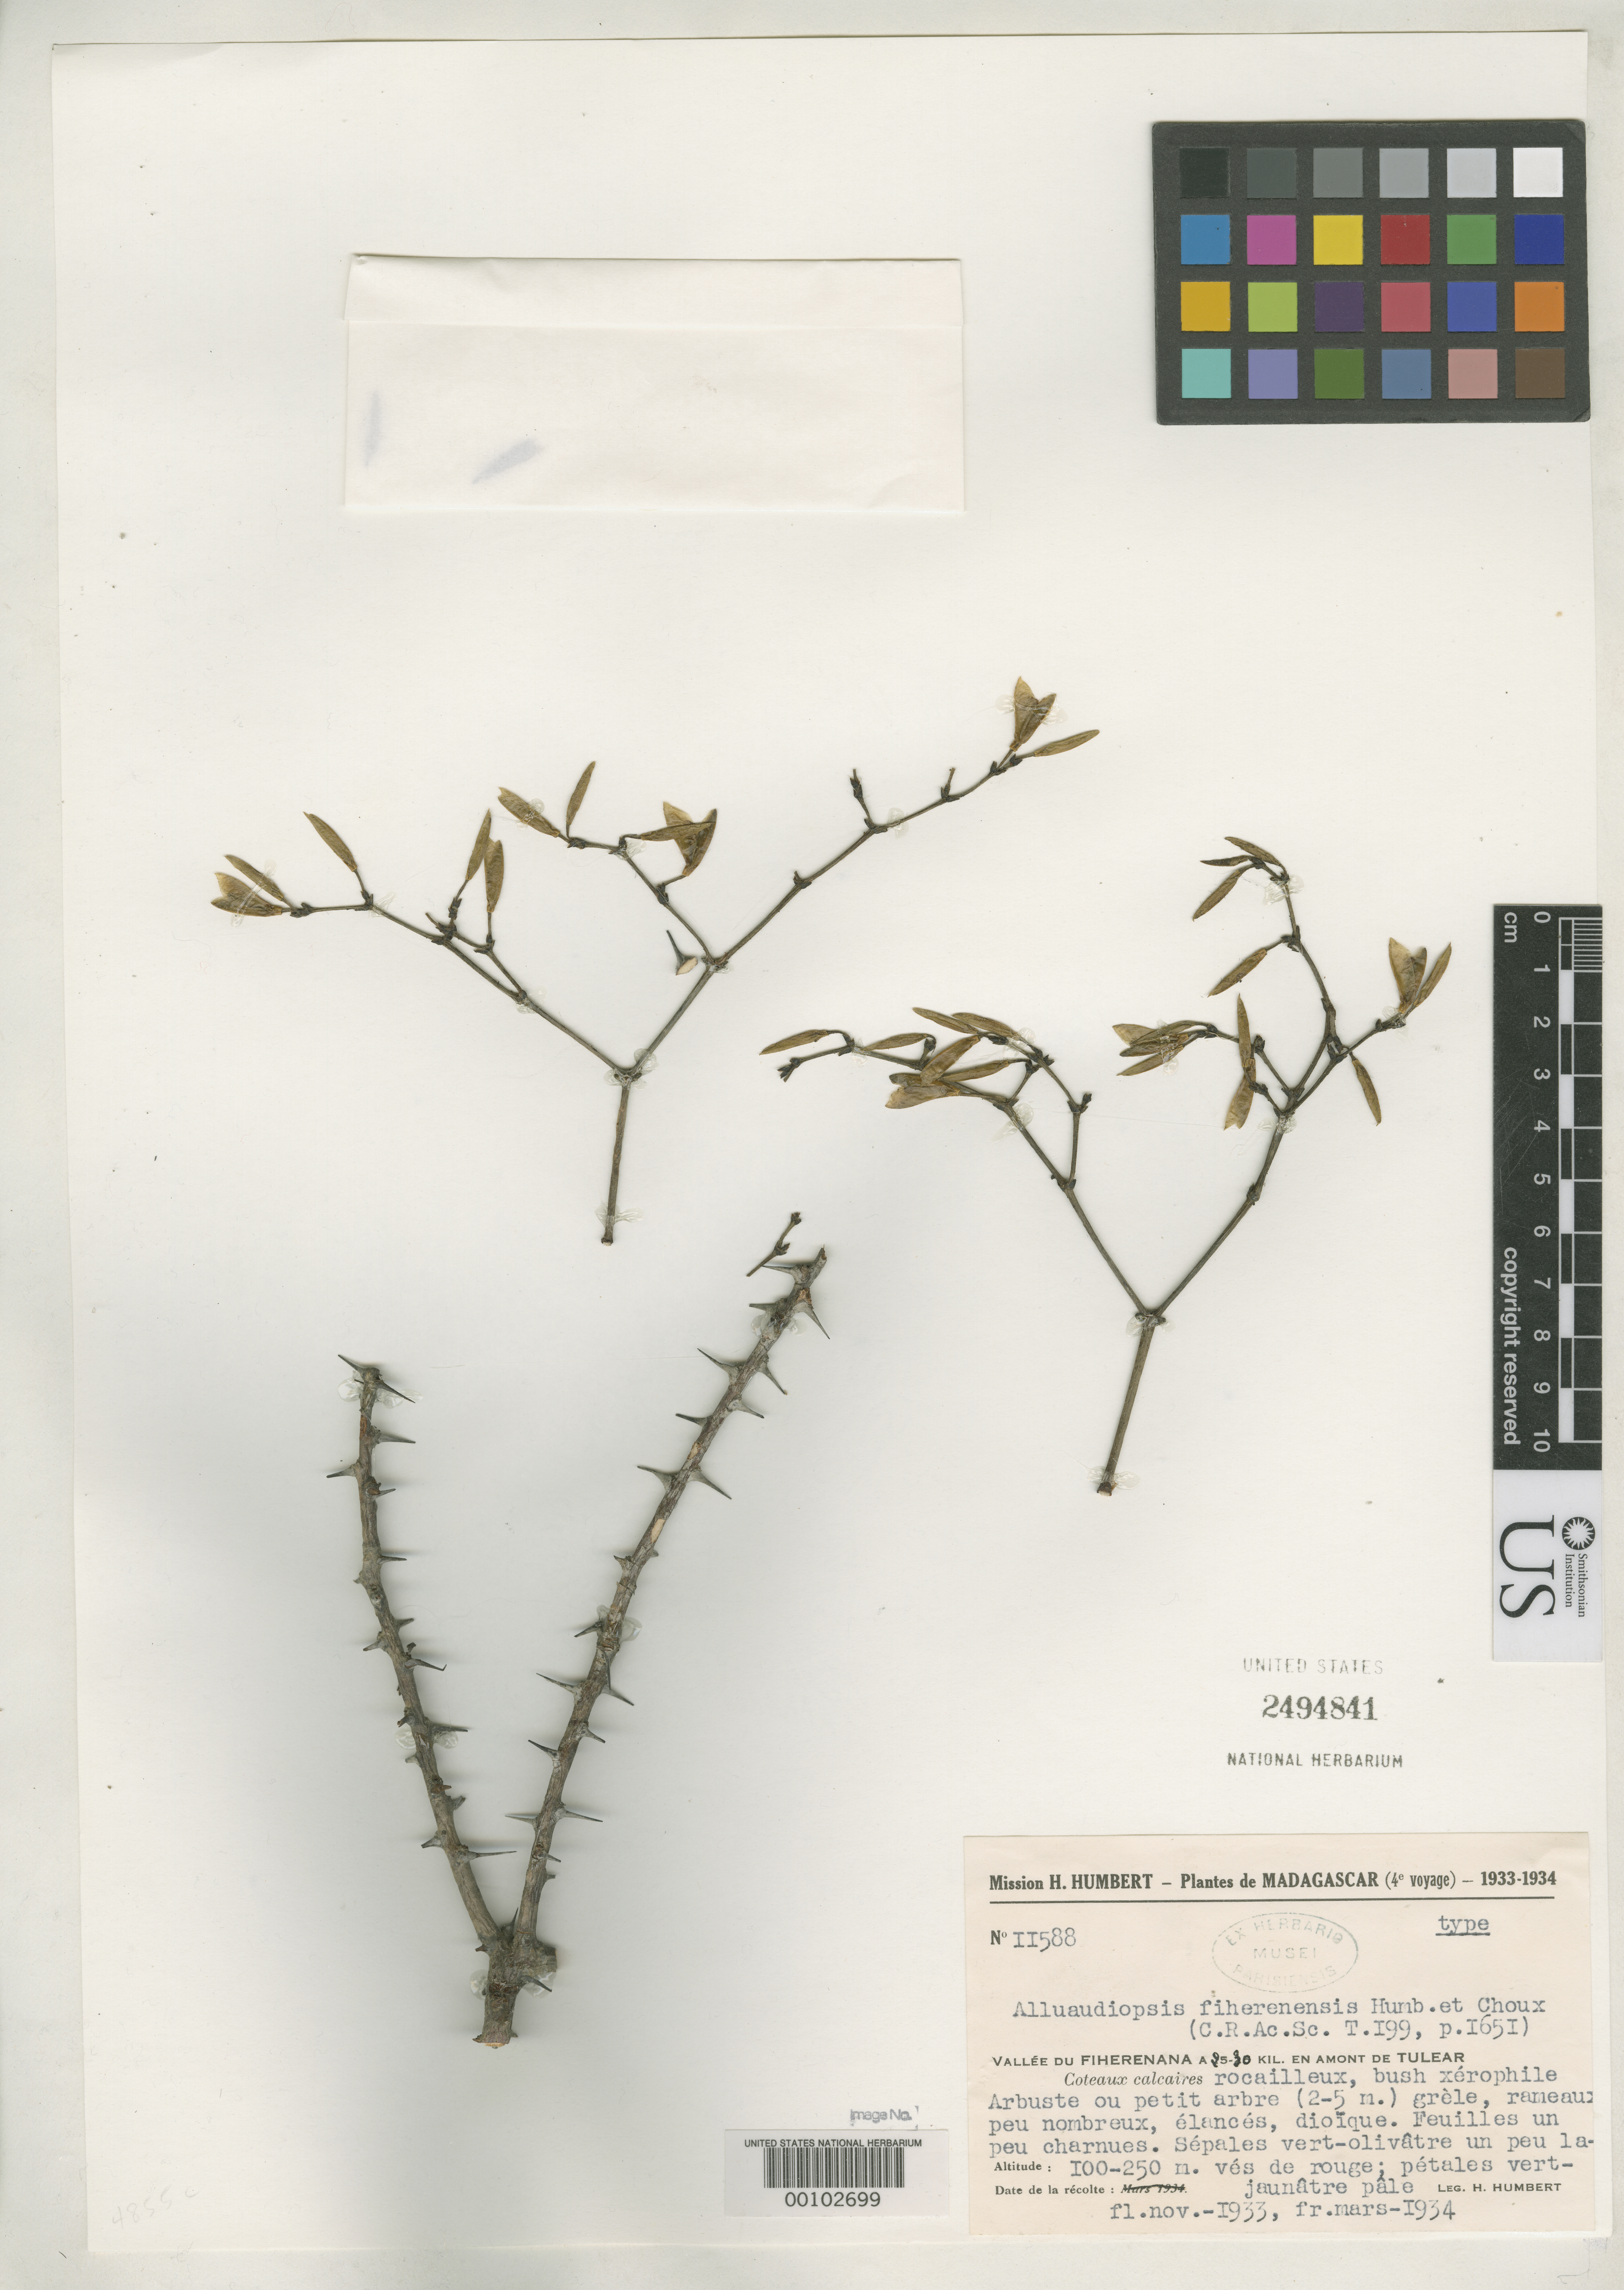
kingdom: Plantae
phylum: Tracheophyta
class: Magnoliopsida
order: Caryophyllales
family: Didiereaceae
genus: Alluaudiopsis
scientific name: Alluaudiopsis fiberenensis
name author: Humbert & Choux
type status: Type Collection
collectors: H. Humbert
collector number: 11588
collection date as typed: Nov 1933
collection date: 1933-11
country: Madagascar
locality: Vallee du Fiherenana.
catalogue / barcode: US 2494841